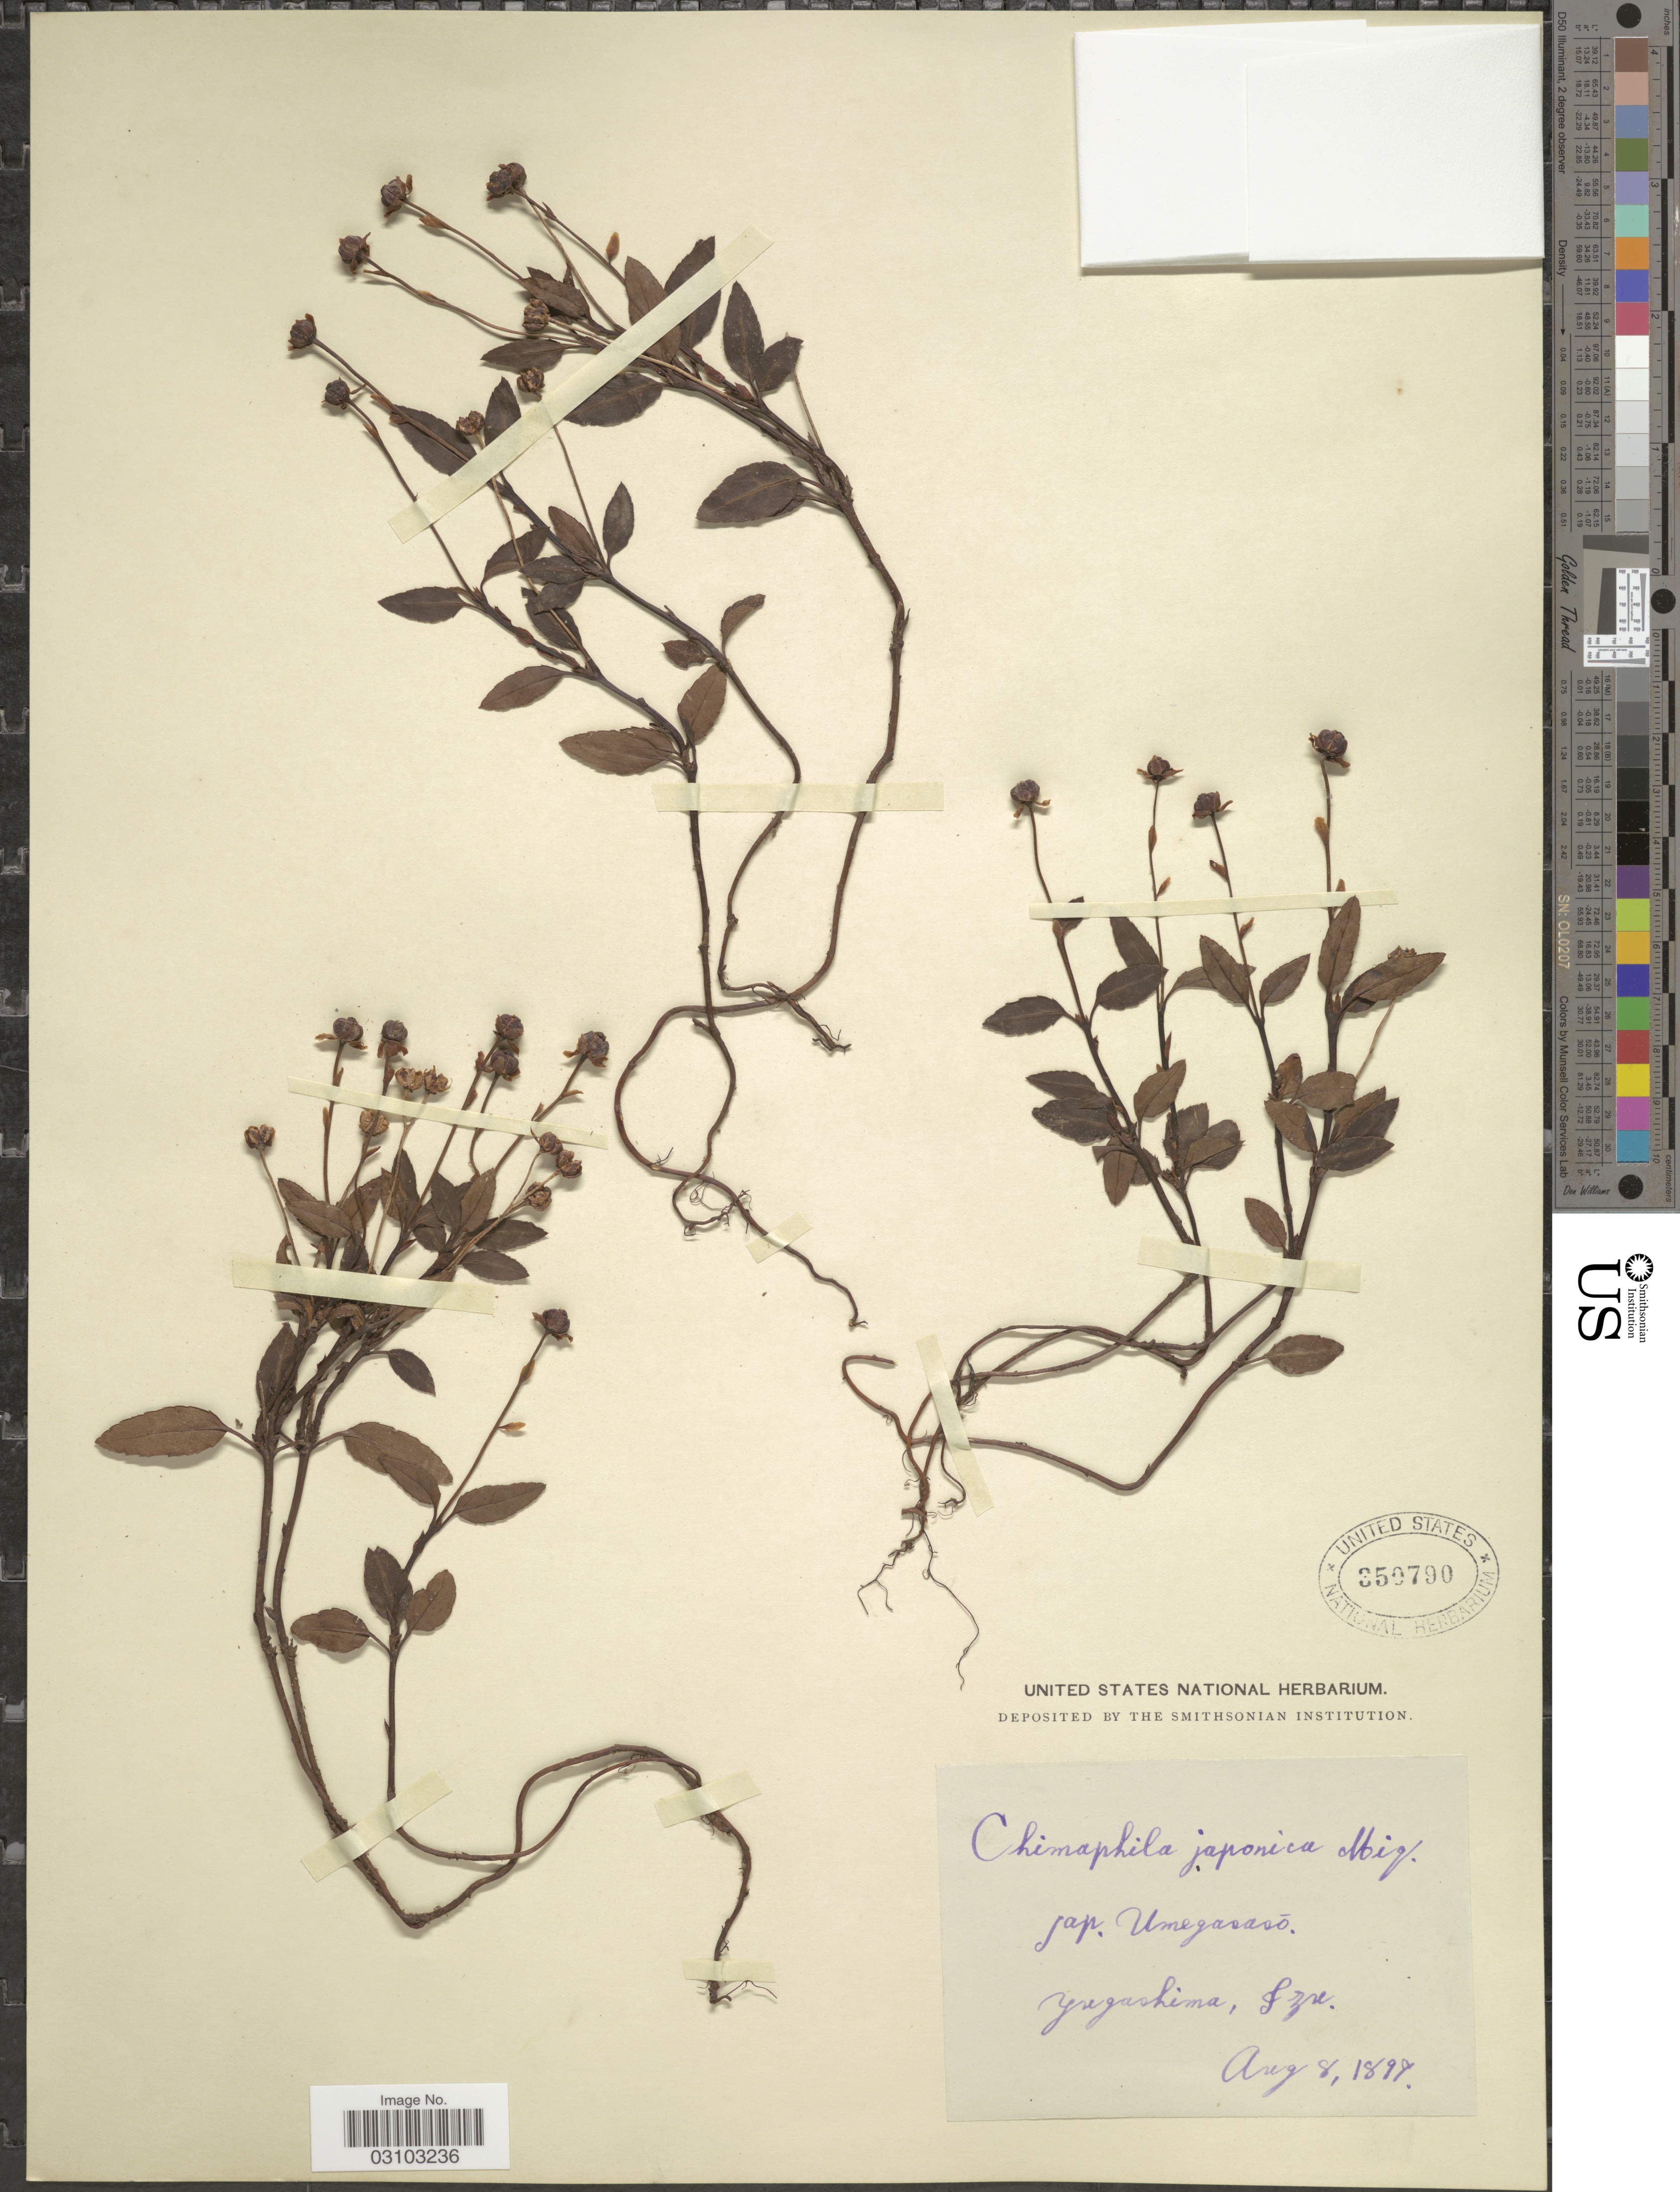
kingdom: Plantae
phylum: Tracheophyta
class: Magnoliopsida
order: Ericales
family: Ericaceae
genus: Chimaphila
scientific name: Chimaphila japonica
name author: Miq.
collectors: ex herb. United States National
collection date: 1897-08-08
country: Japan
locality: Yugashima, Izu.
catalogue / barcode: US 350790